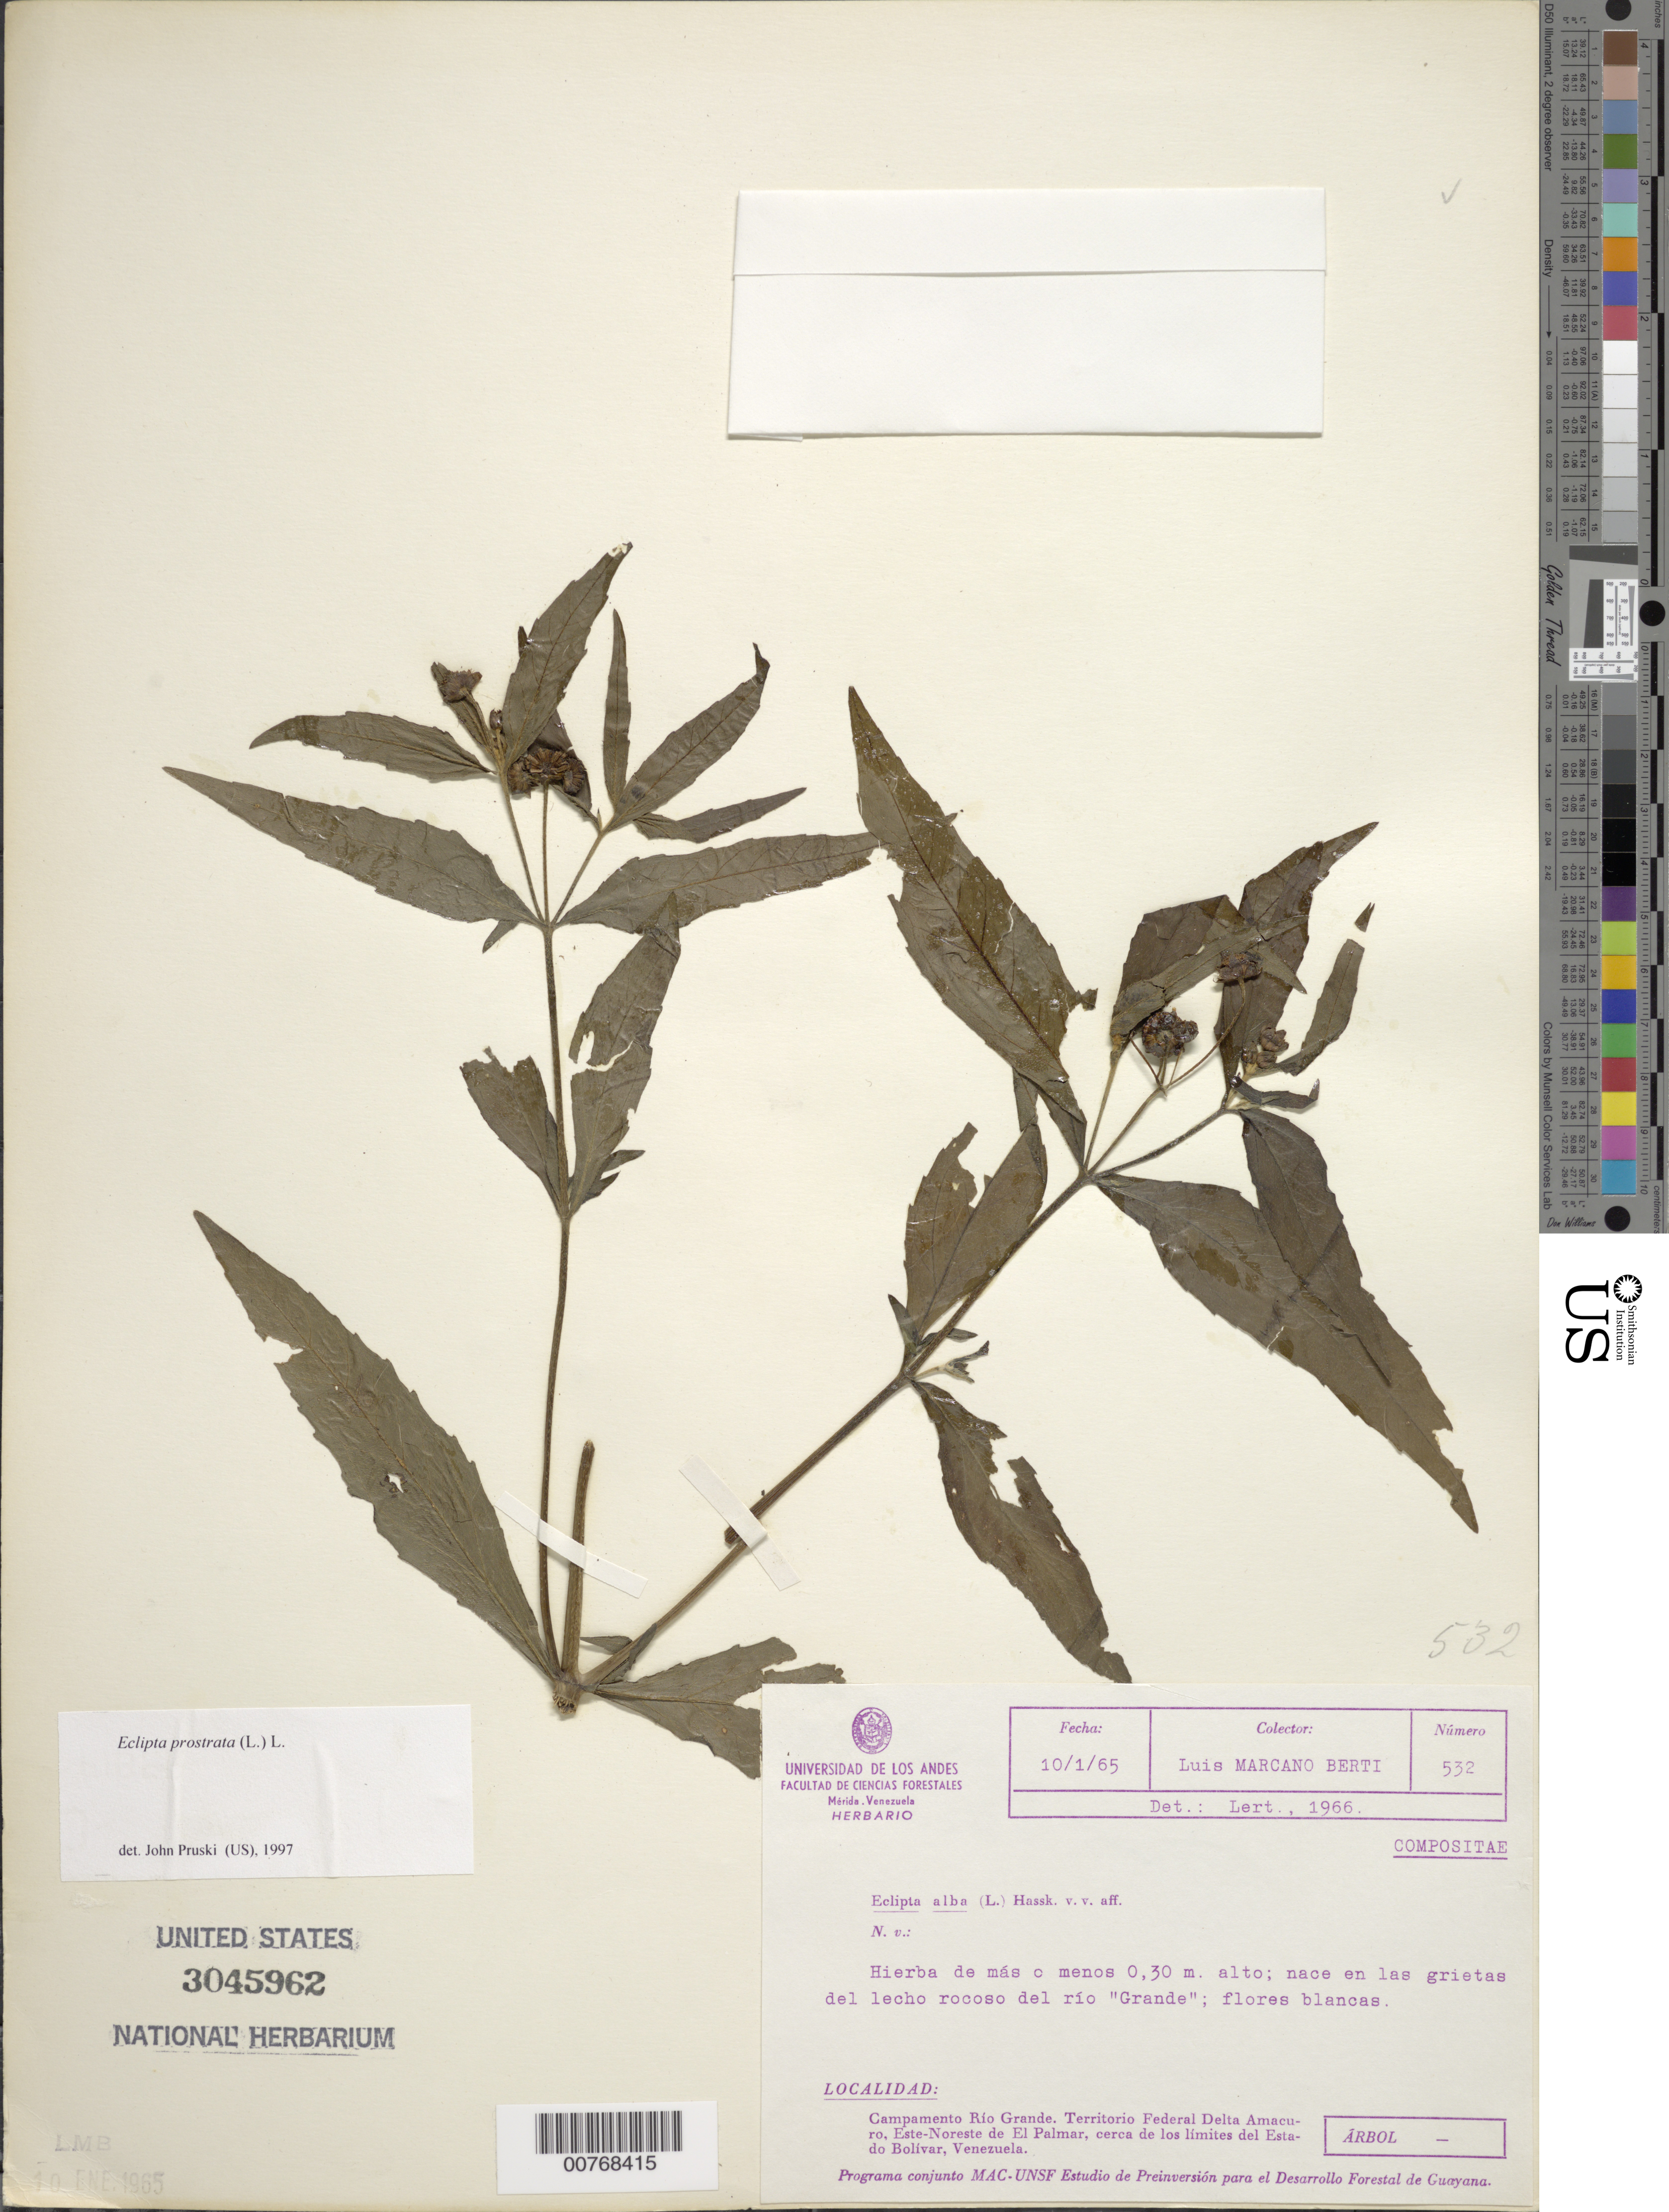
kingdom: Plantae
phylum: Tracheophyta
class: Magnoliopsida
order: Asterales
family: Asteraceae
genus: Eclipta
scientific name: Eclipta prostrata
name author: (L.) L.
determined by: Pruski, J. F.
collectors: L. Marcano-Berti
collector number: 532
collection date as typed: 1-Oct-65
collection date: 1965-10-01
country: Venezuela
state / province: Delta Amacuro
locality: Este de Río Grande, ENE de El Palmar, cerca de los limites del Estado Bolívar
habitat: Bosque pluvial, en las grietas del lecho rocoso de "Rio Grande"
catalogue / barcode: US 3045962